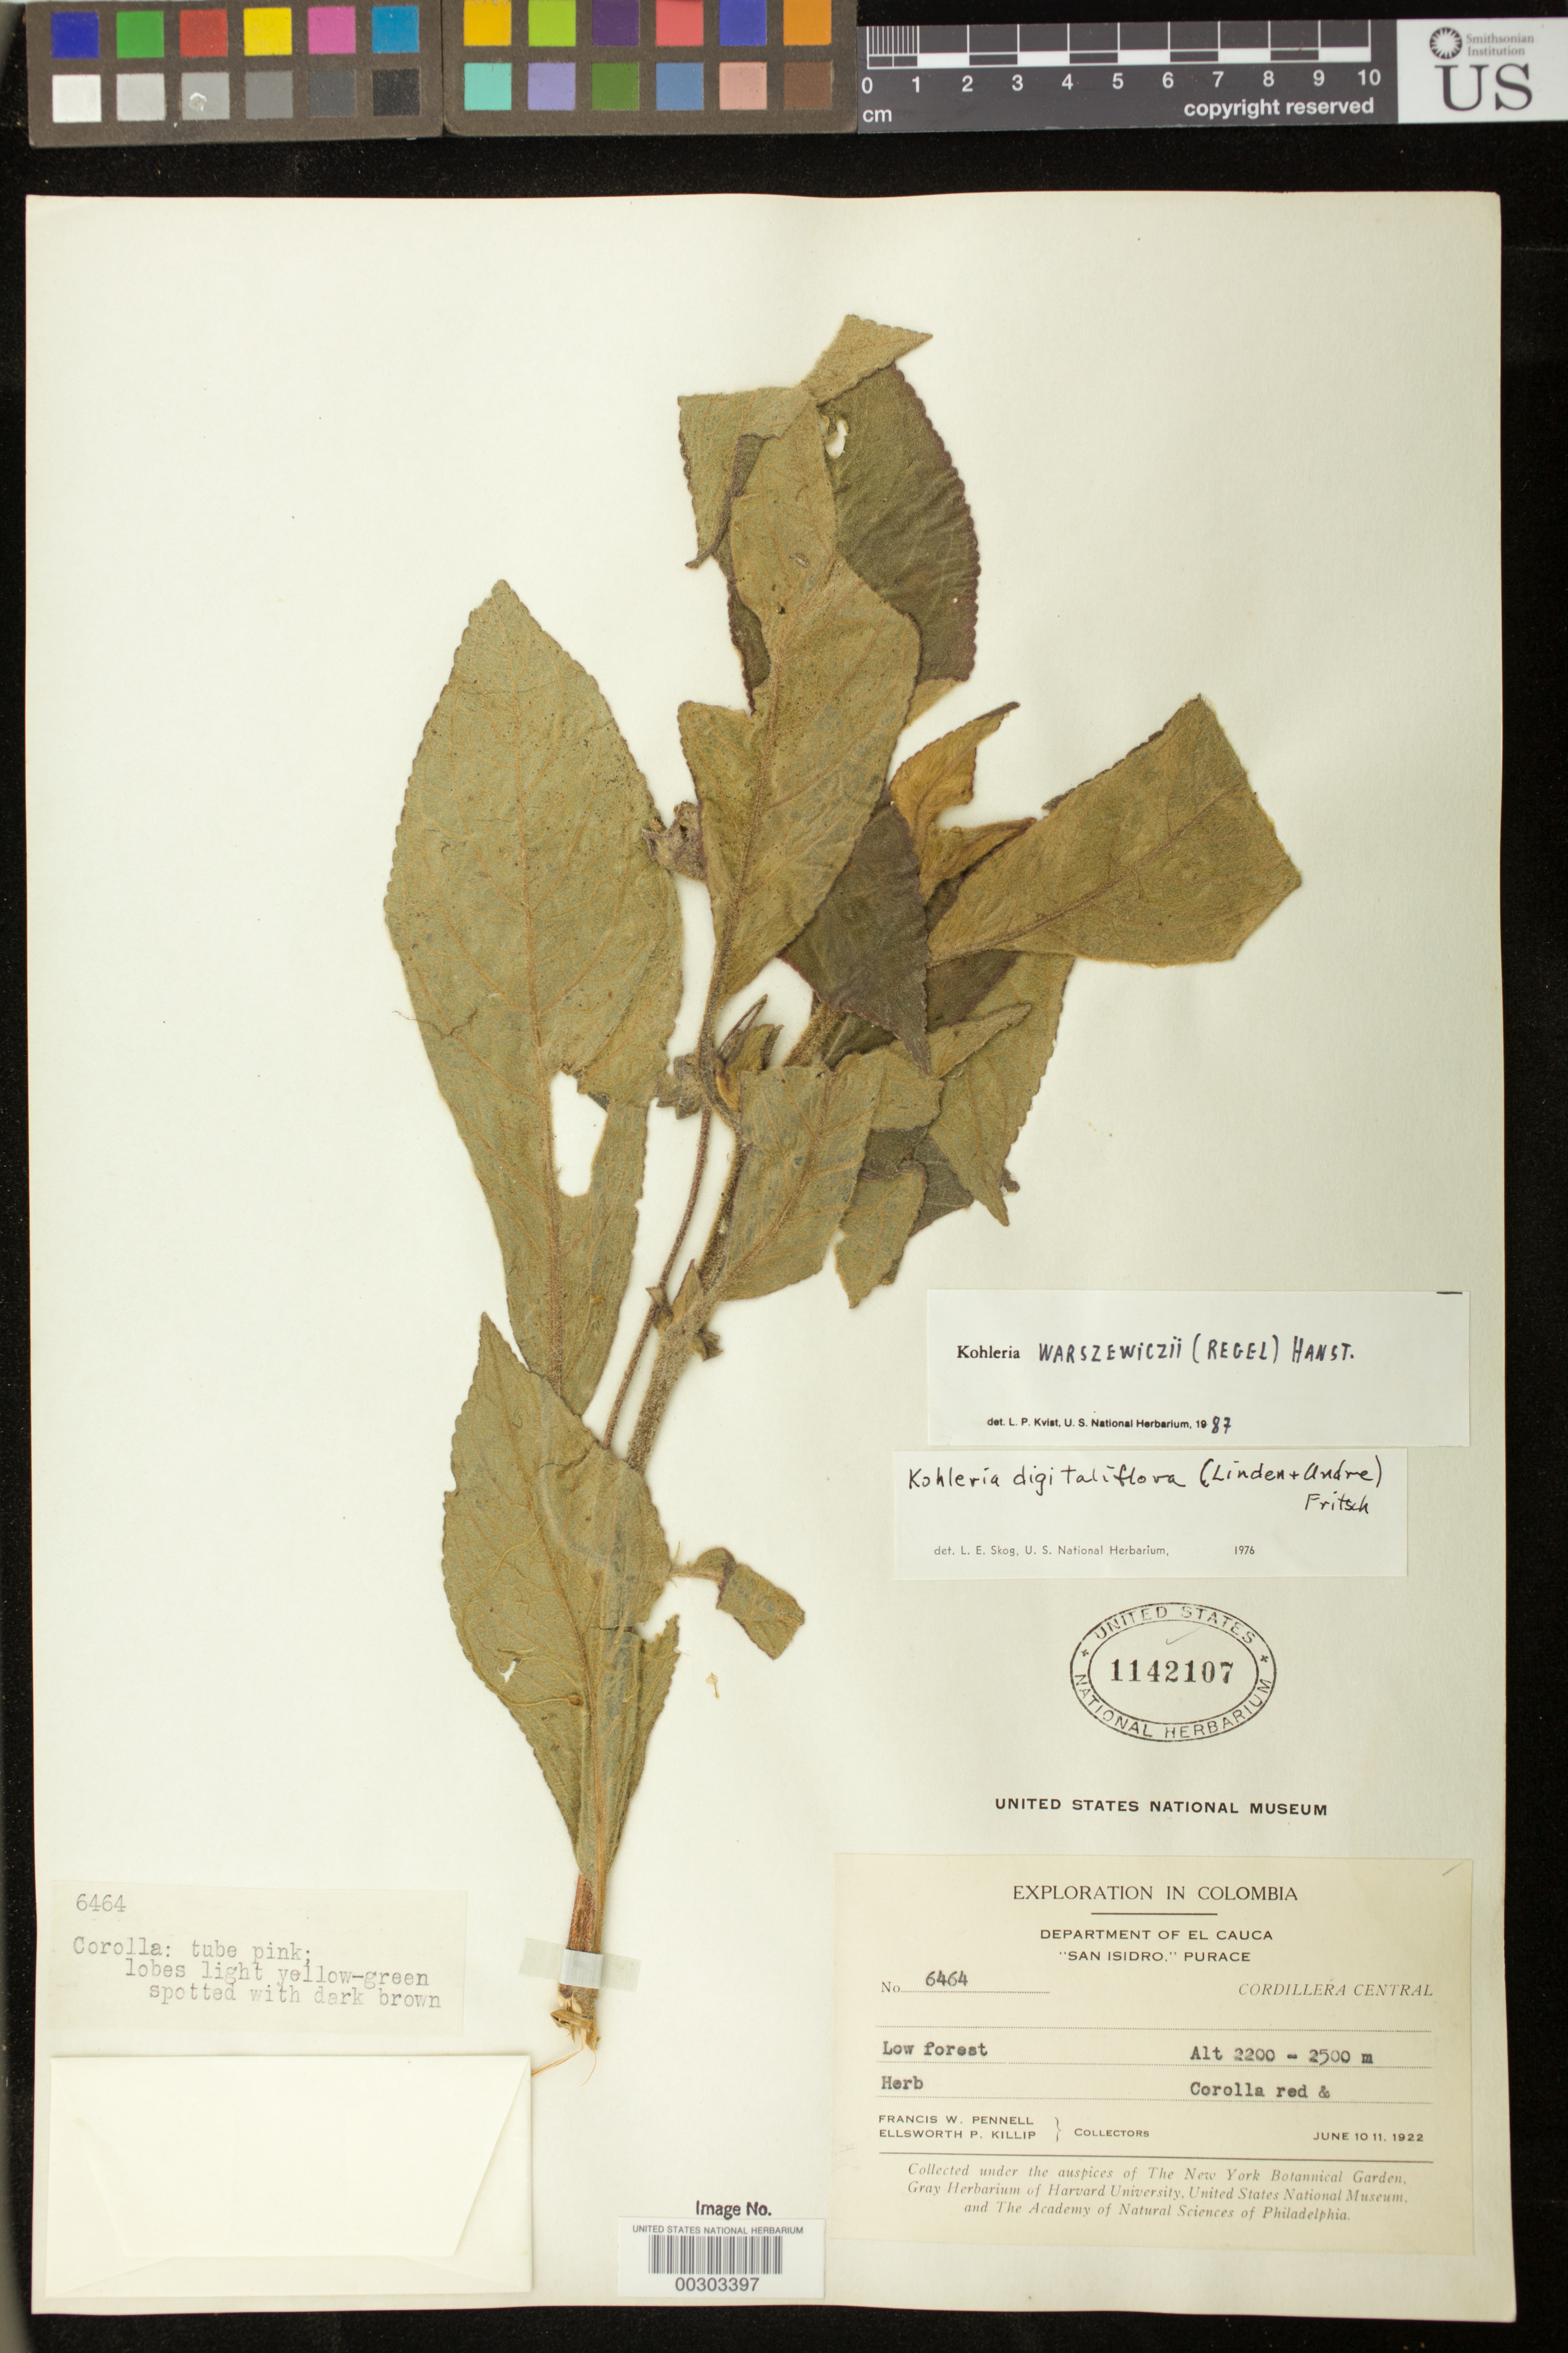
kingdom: Plantae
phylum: Tracheophyta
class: Magnoliopsida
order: Lamiales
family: Gesneriaceae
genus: Kohleria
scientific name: Kohleria warszewiczii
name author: (Regel) Hanst.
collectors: F. W. Pennell & E. P. Killip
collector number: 6464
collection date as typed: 10-11 Jun 1922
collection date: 1922-06-10/1922-06-11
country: Colombia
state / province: Cauca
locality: San Isidro,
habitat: Low forest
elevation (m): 2200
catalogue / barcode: US 1142107